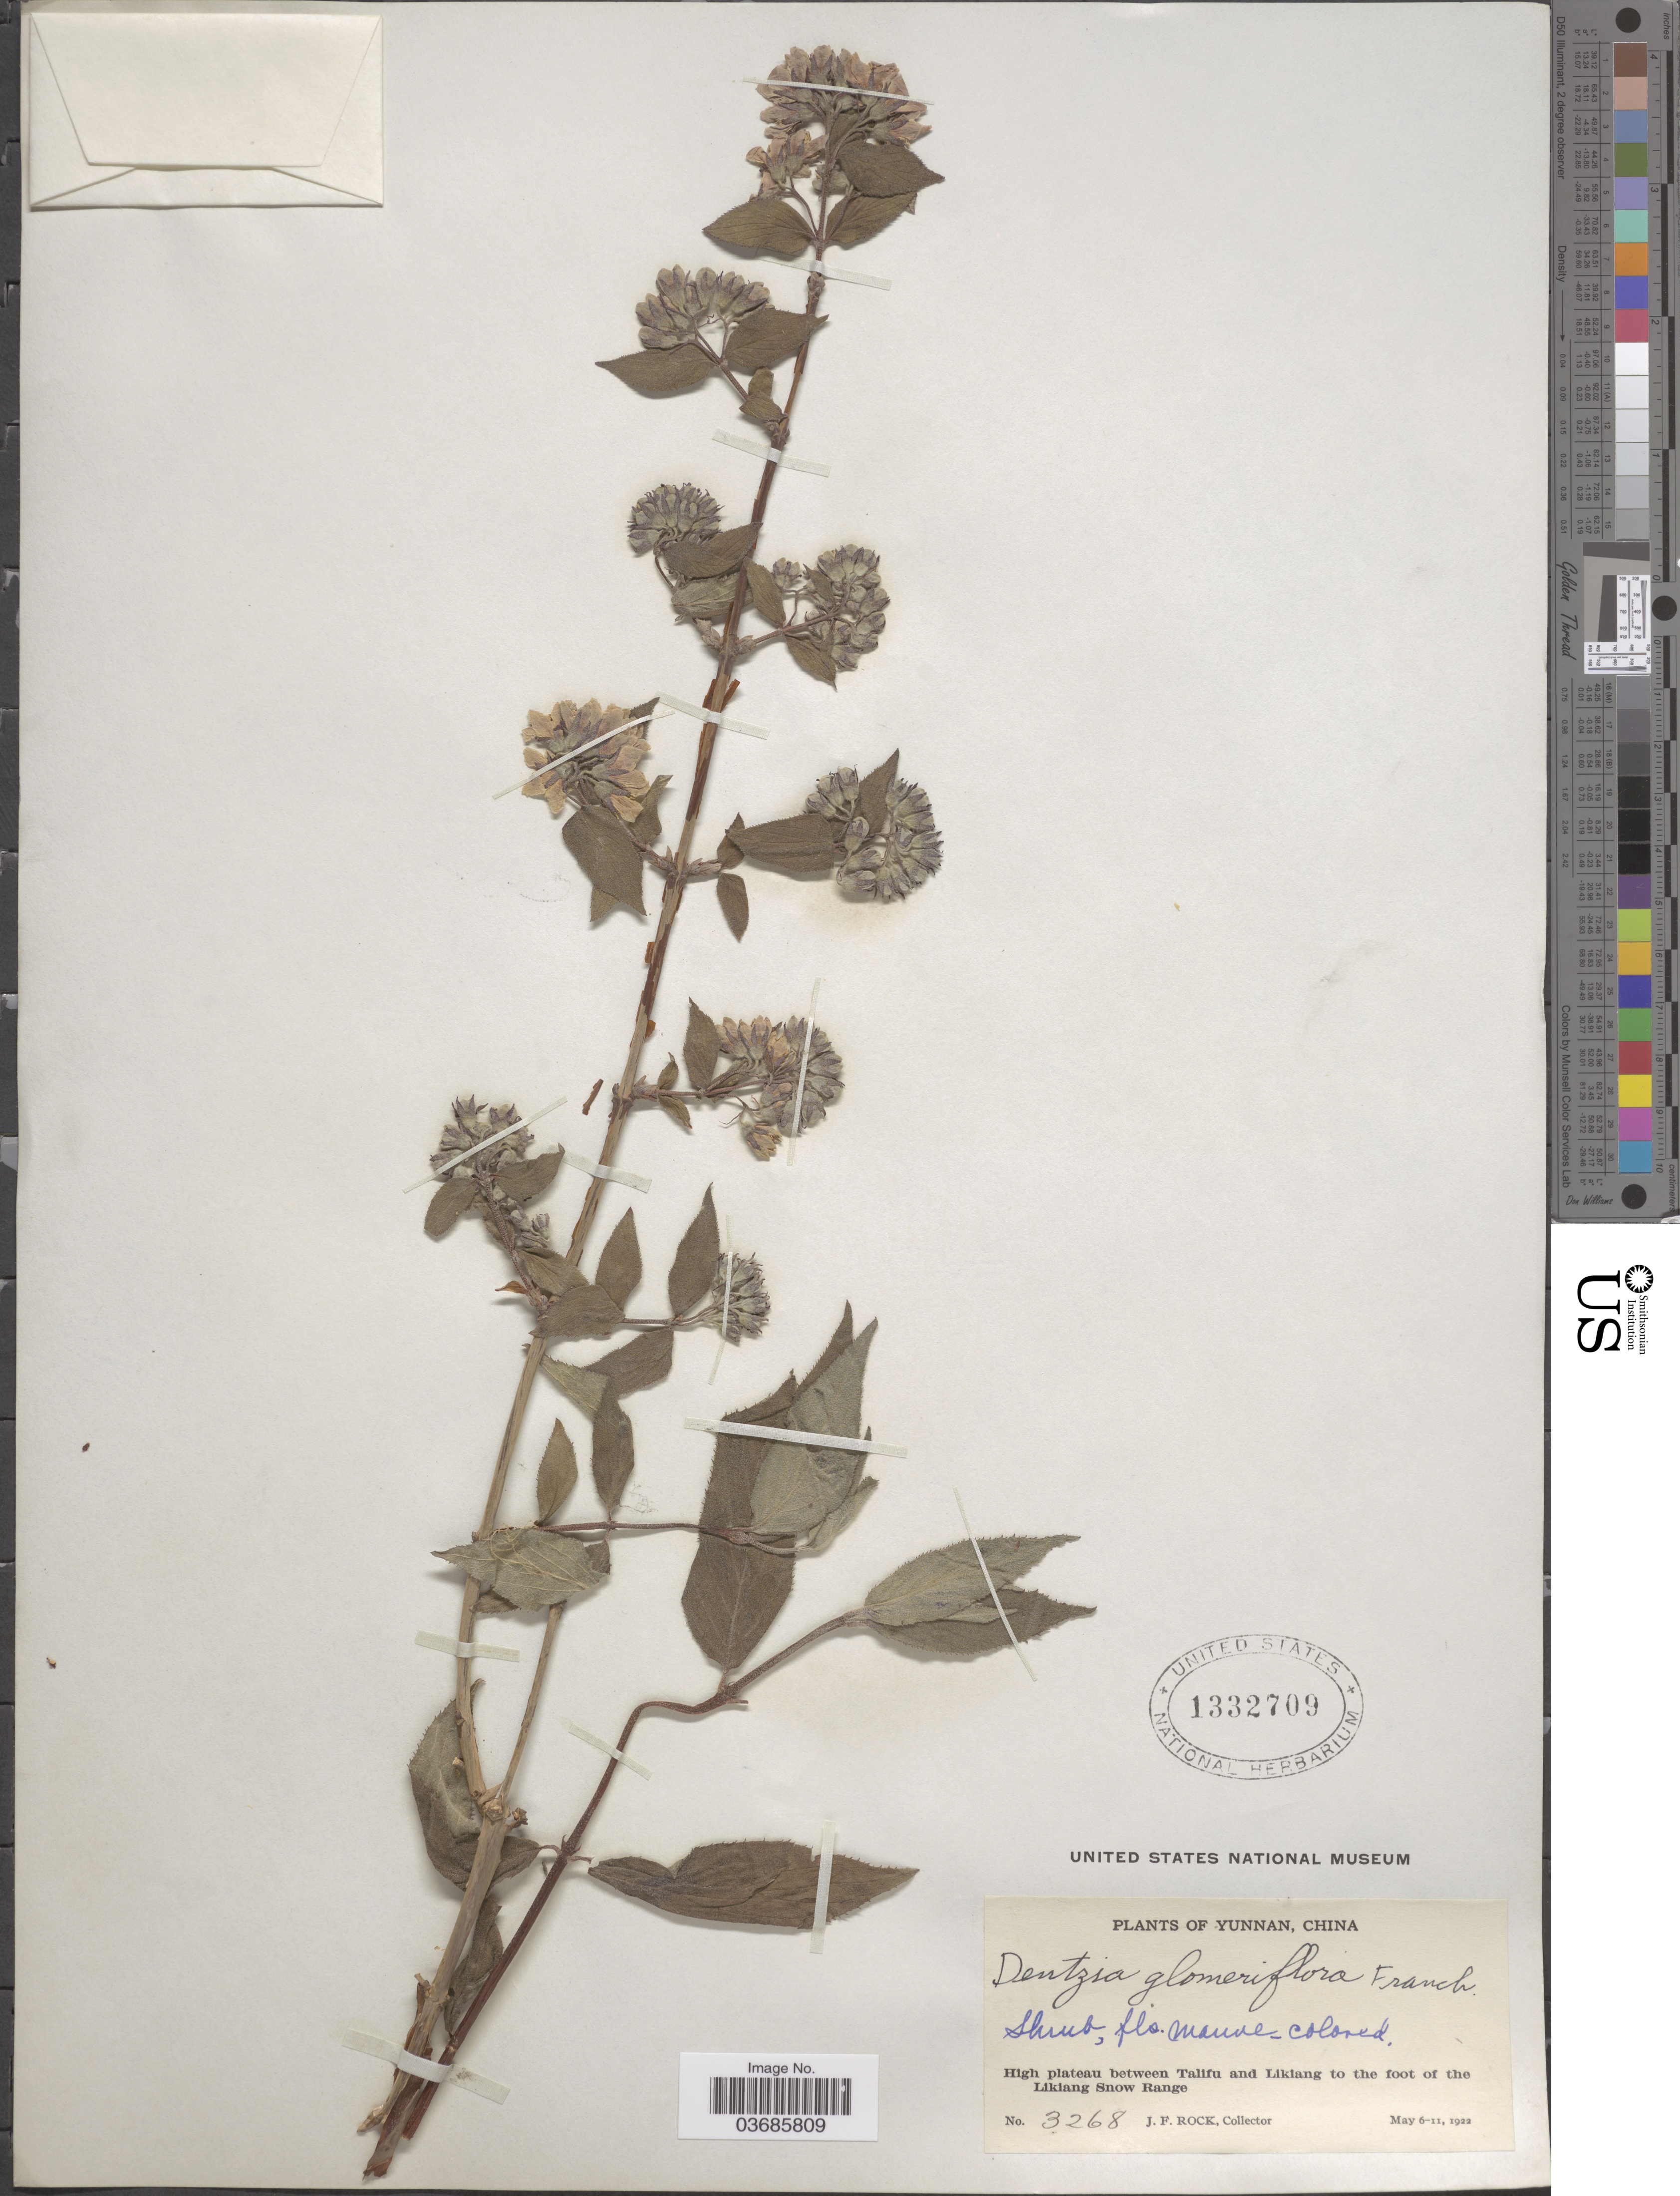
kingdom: Plantae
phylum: Tracheophyta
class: Magnoliopsida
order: Cornales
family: Hydrangeaceae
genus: Deutzia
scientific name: Deutzia glomeruliflora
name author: Franch.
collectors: J. Rock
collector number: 3268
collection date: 1922-05-06/1922-05-11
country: China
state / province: Yunnan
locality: High plateau between Talifu and Likiang to the foot of the Likiang Snow Range.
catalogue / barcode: US 1332709